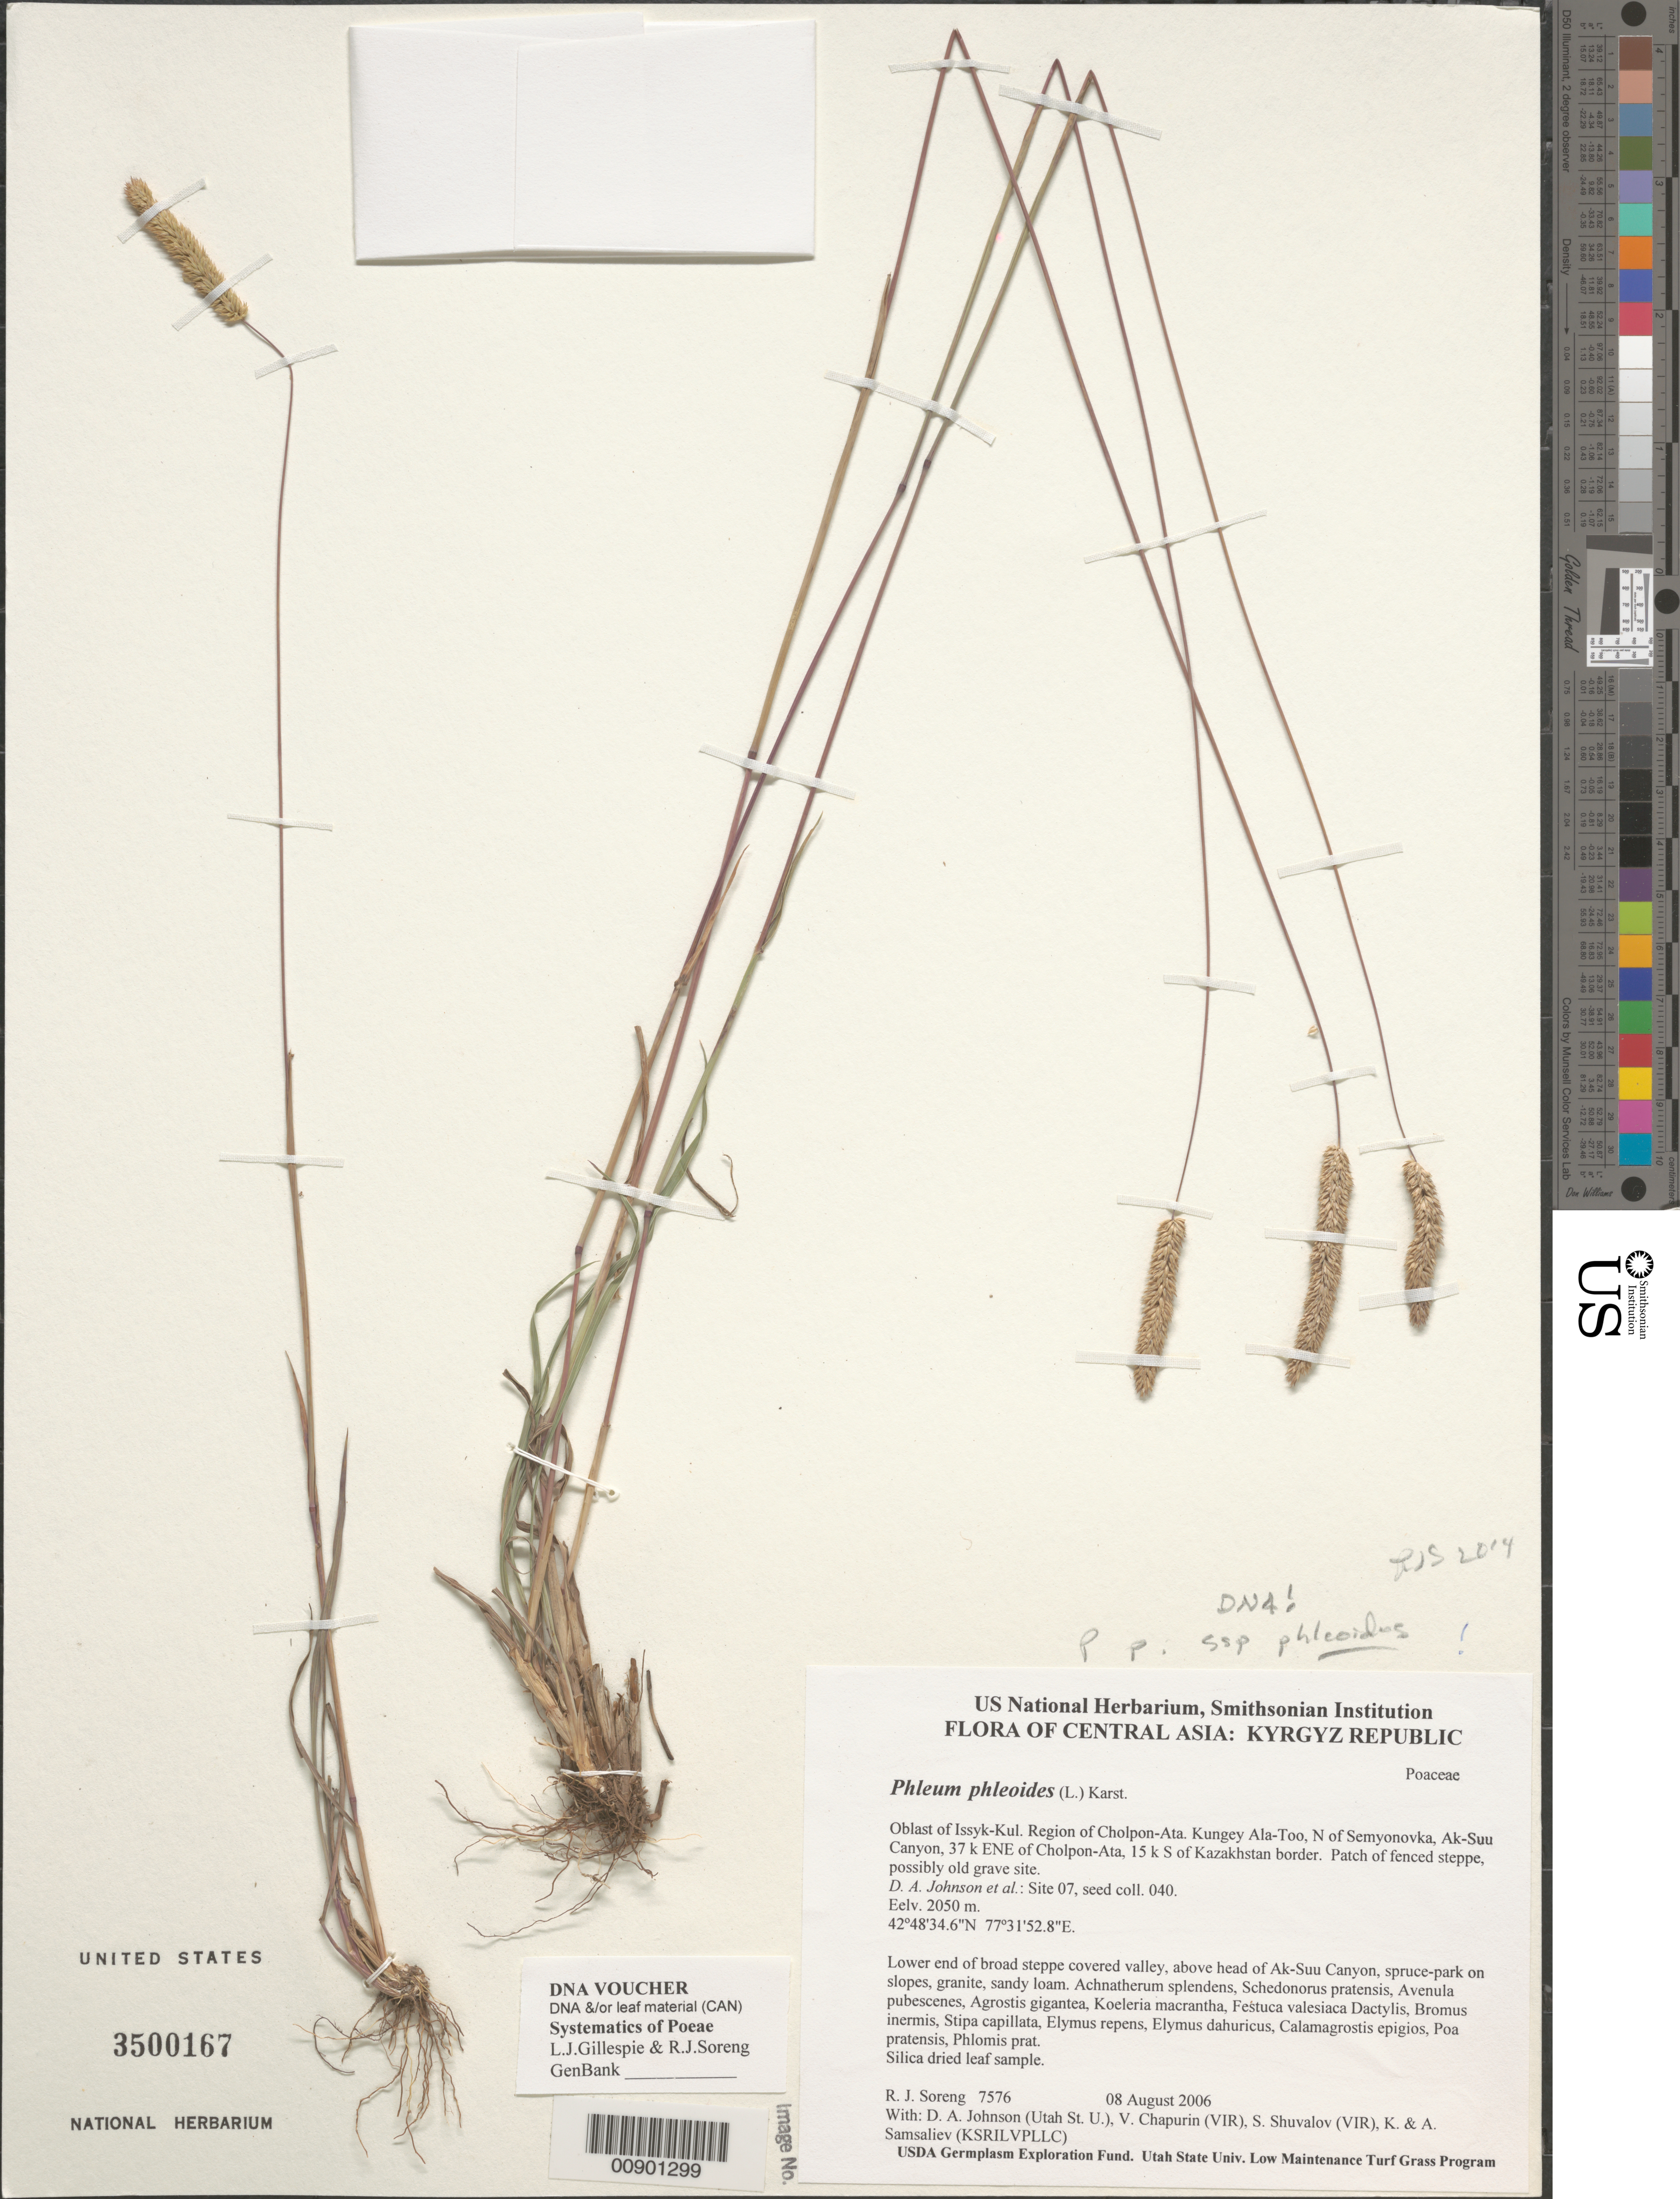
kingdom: Plantae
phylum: Tracheophyta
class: Liliopsida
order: Poales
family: Poaceae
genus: Phleum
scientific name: Phleum phleoides subsp. phleoides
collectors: R. J. Soreng, D. Johnson, S. Shuvalov, V. Chapurin, K. Samsaliev & A. Samsaliev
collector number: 7576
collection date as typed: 08 Aug 2006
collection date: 2006-08-08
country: Kyrgyzstan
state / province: Ysyk-Kol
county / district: Cholpon-Ata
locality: Kungey Ala-Too, N of Semyonovka, Ak-Suu Canyon, 37 km ENE of Cholpon-Ata, 15 km S of Kazakhstan border. Patch of fenced steppe, possibly old grave site.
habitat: Lower end of broad steppe covered valley, above head of Ak-Suu Canyon, spruce-park on slopes, granite, sandy loam.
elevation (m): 2050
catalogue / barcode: US 3500167